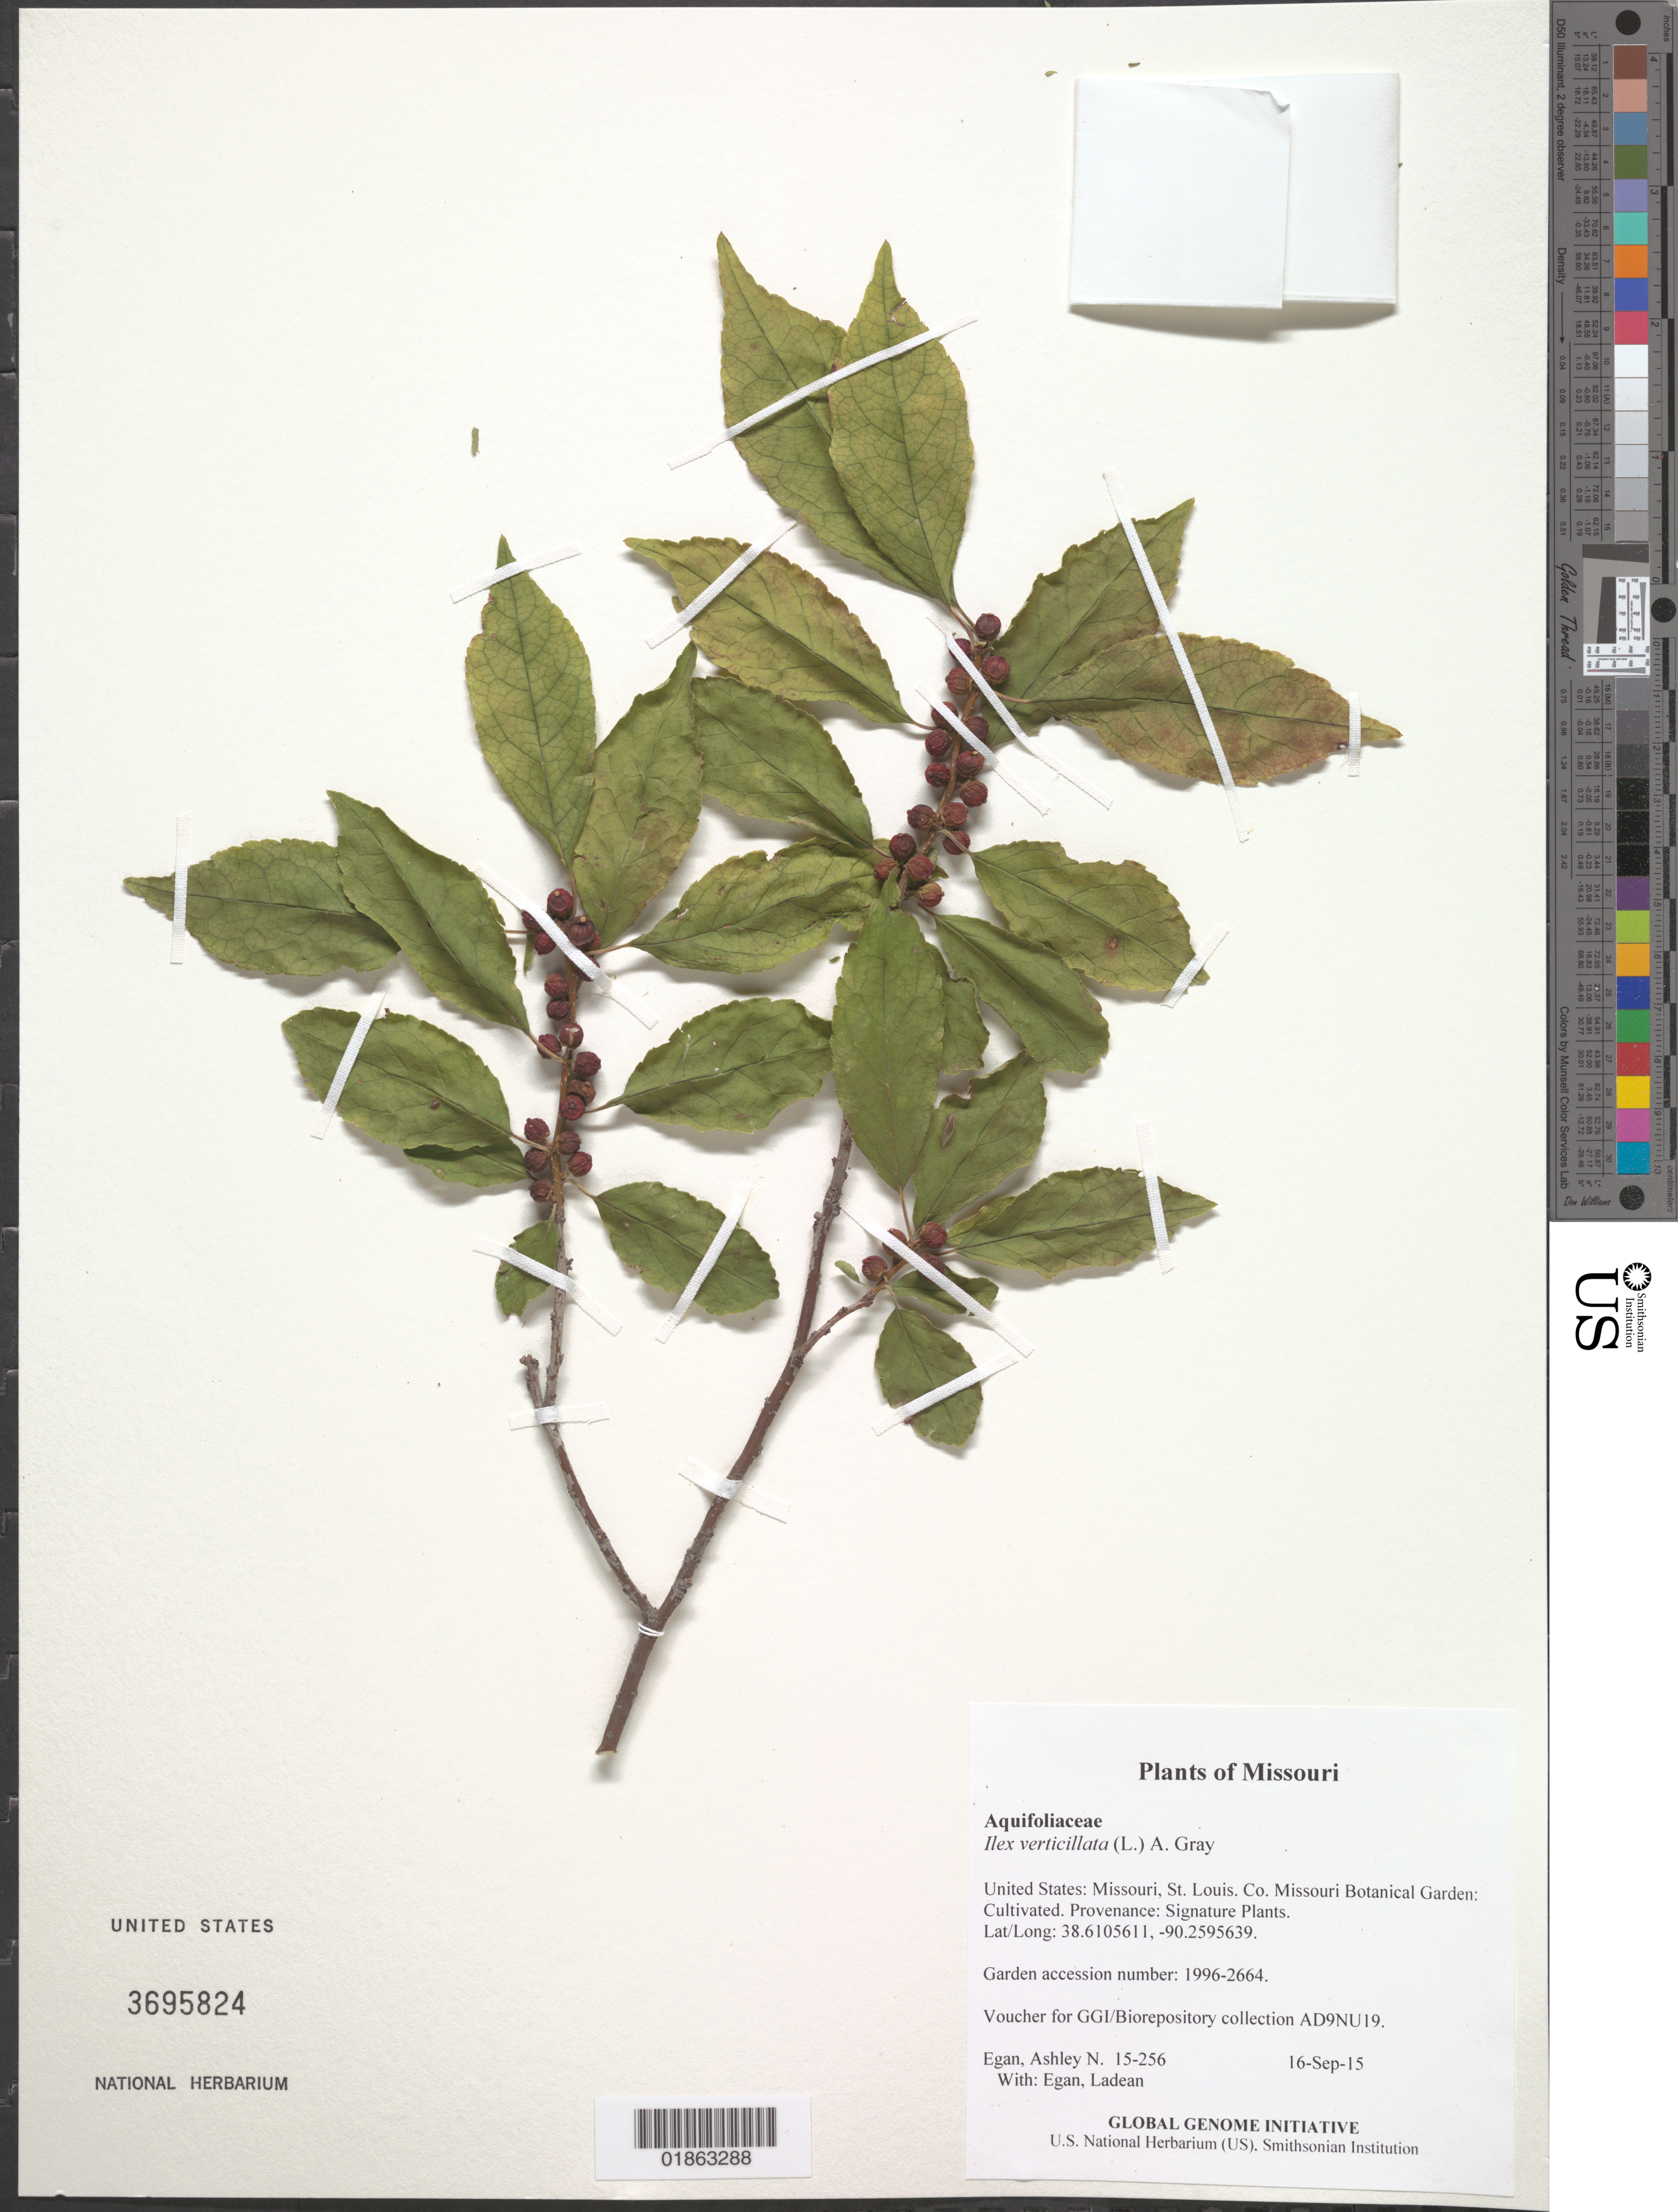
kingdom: Plantae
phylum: Tracheophyta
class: Magnoliopsida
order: Aquifoliales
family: Aquifoliaceae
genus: Ilex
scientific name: Ilex verticillata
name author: (L.) A. Gray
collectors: A. N. Egan & L. Egan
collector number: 15-256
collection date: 2015-09-16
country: United States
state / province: Missouri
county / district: St. Louis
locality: Missouri Botanical Garden: Cultivated. Provenance: Signature Plants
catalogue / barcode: US 3695824